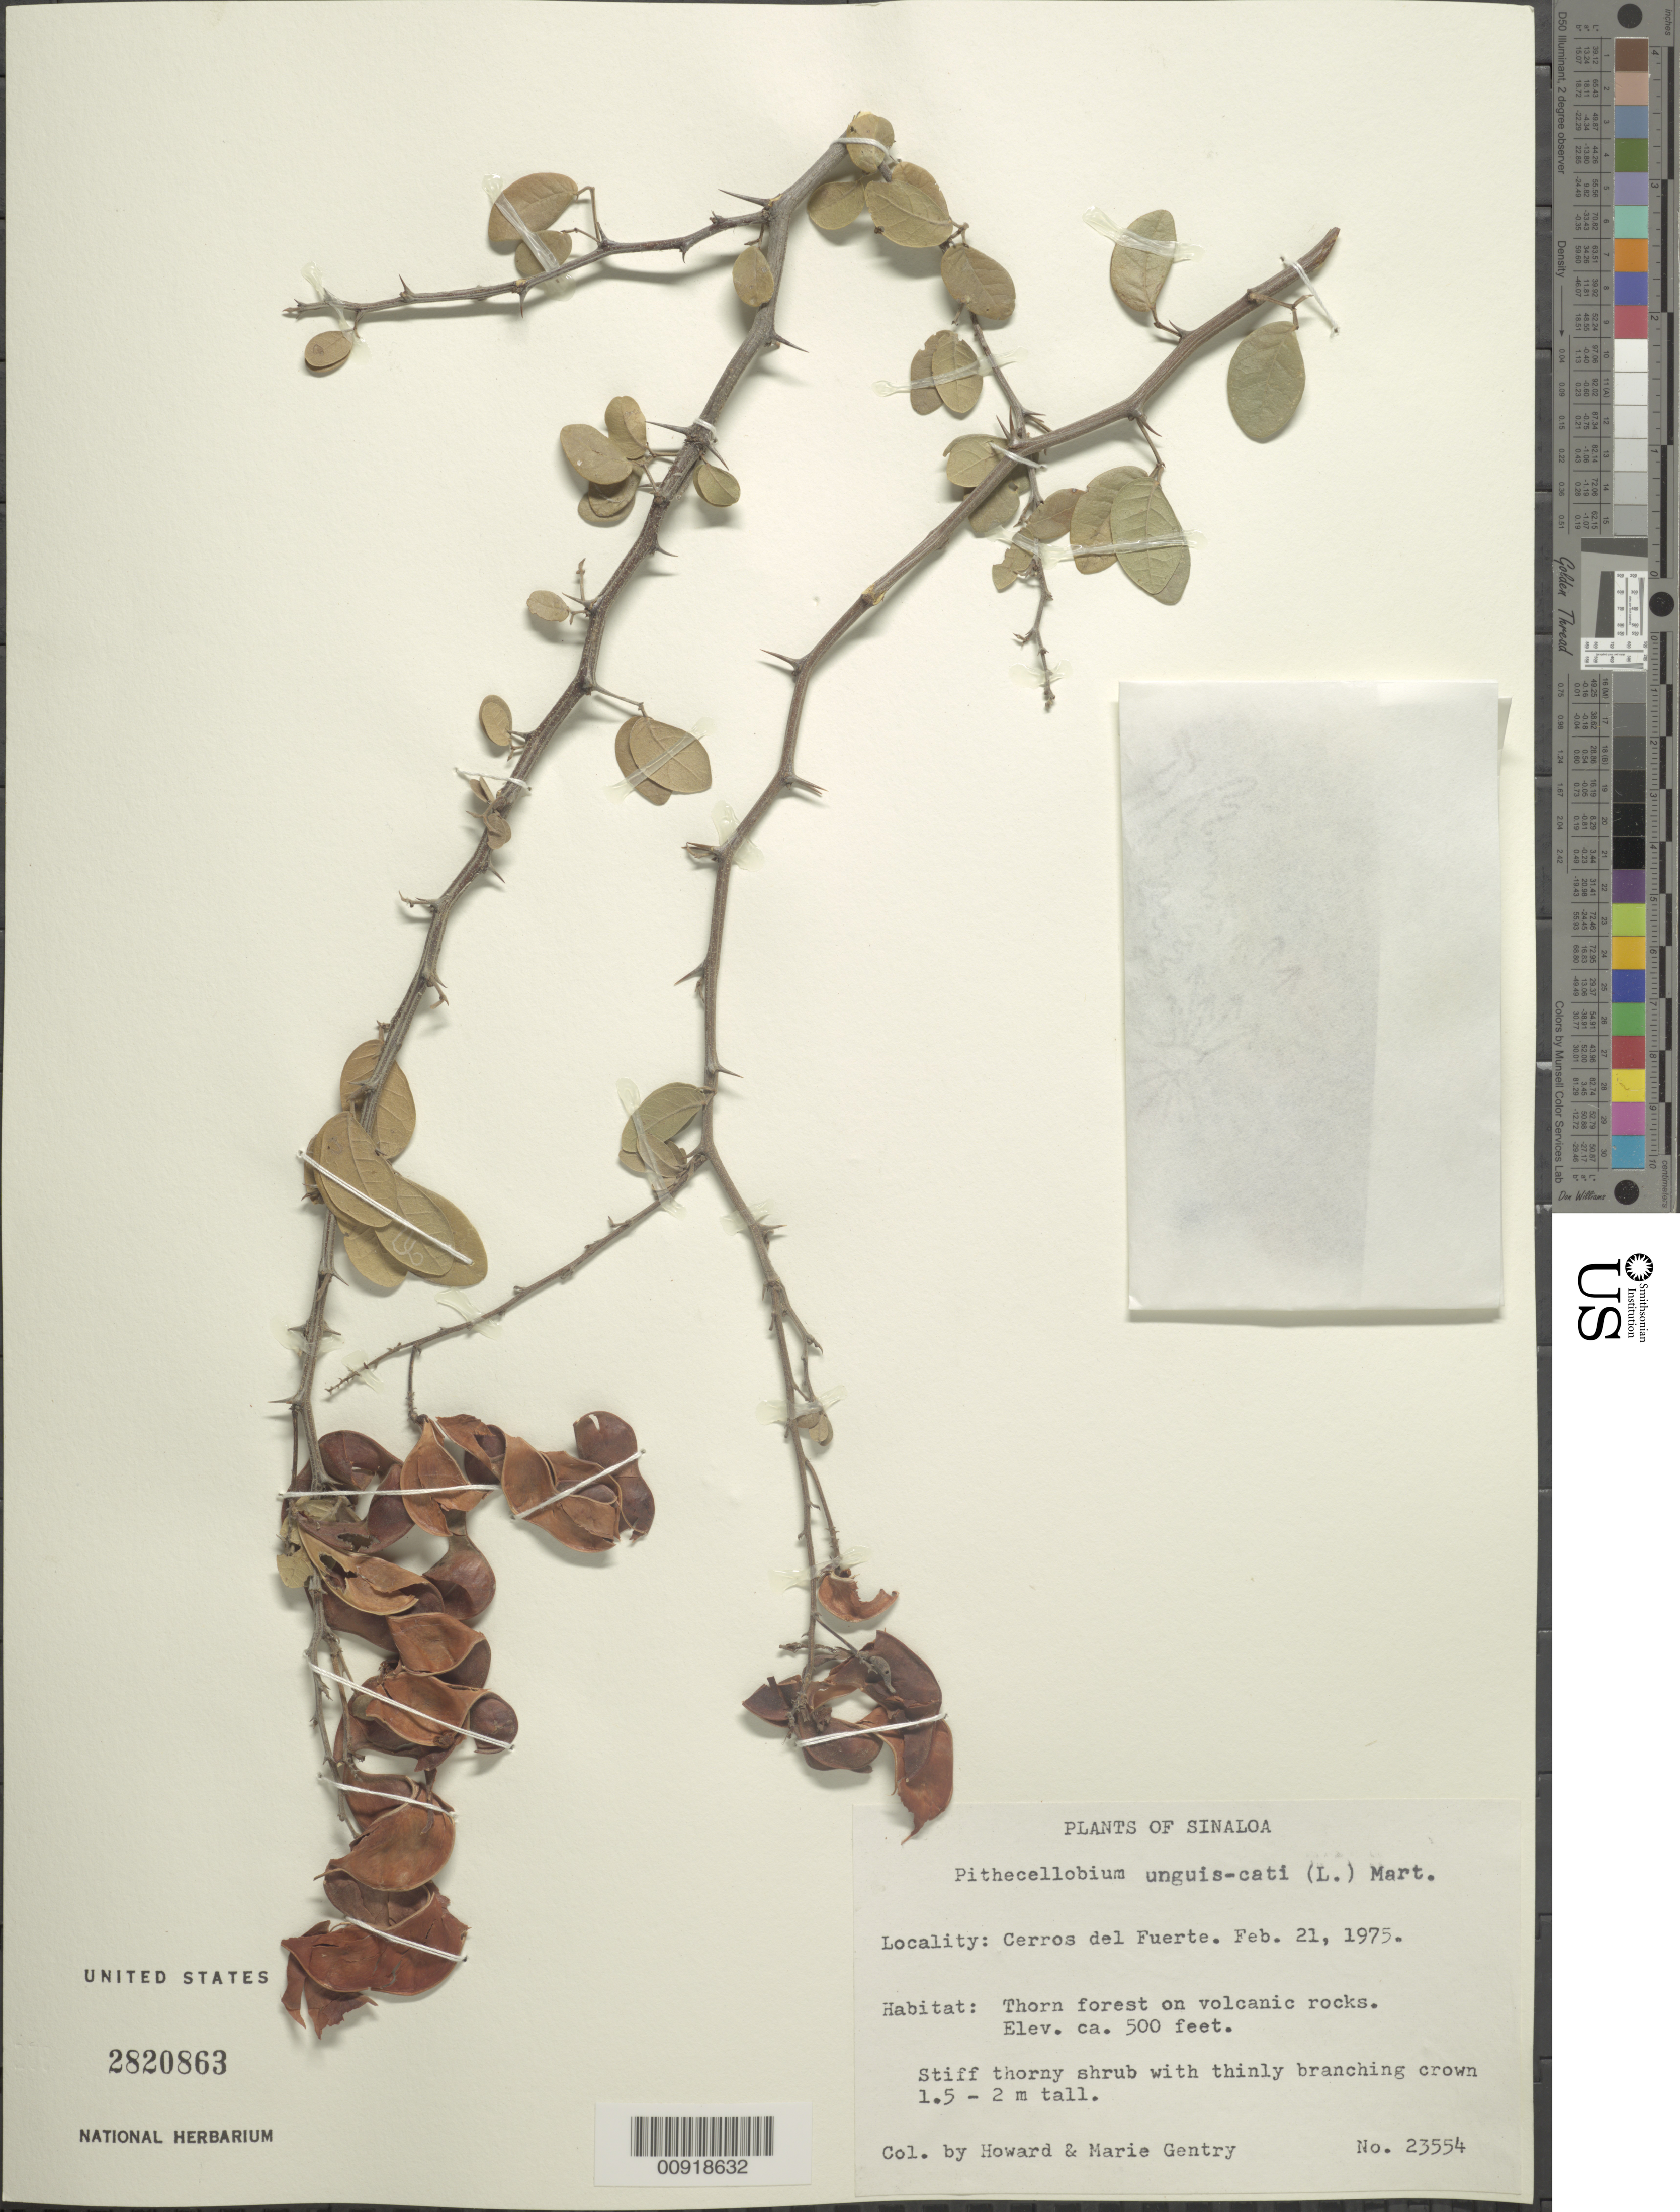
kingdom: Plantae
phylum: Tracheophyta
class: Magnoliopsida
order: Fabales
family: Fabaceae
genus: Pithecellobium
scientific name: Pithecellobium unguis-cati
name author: (L.) Benth.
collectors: H. S. Gentry & M. Gentry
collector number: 23554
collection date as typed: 21 Feb 1975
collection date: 1975-02-21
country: Mexico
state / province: Sinaloa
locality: Cerros del Fuerte.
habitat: Thorn forest on volcanic rocks.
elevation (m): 152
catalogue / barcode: US 2820863